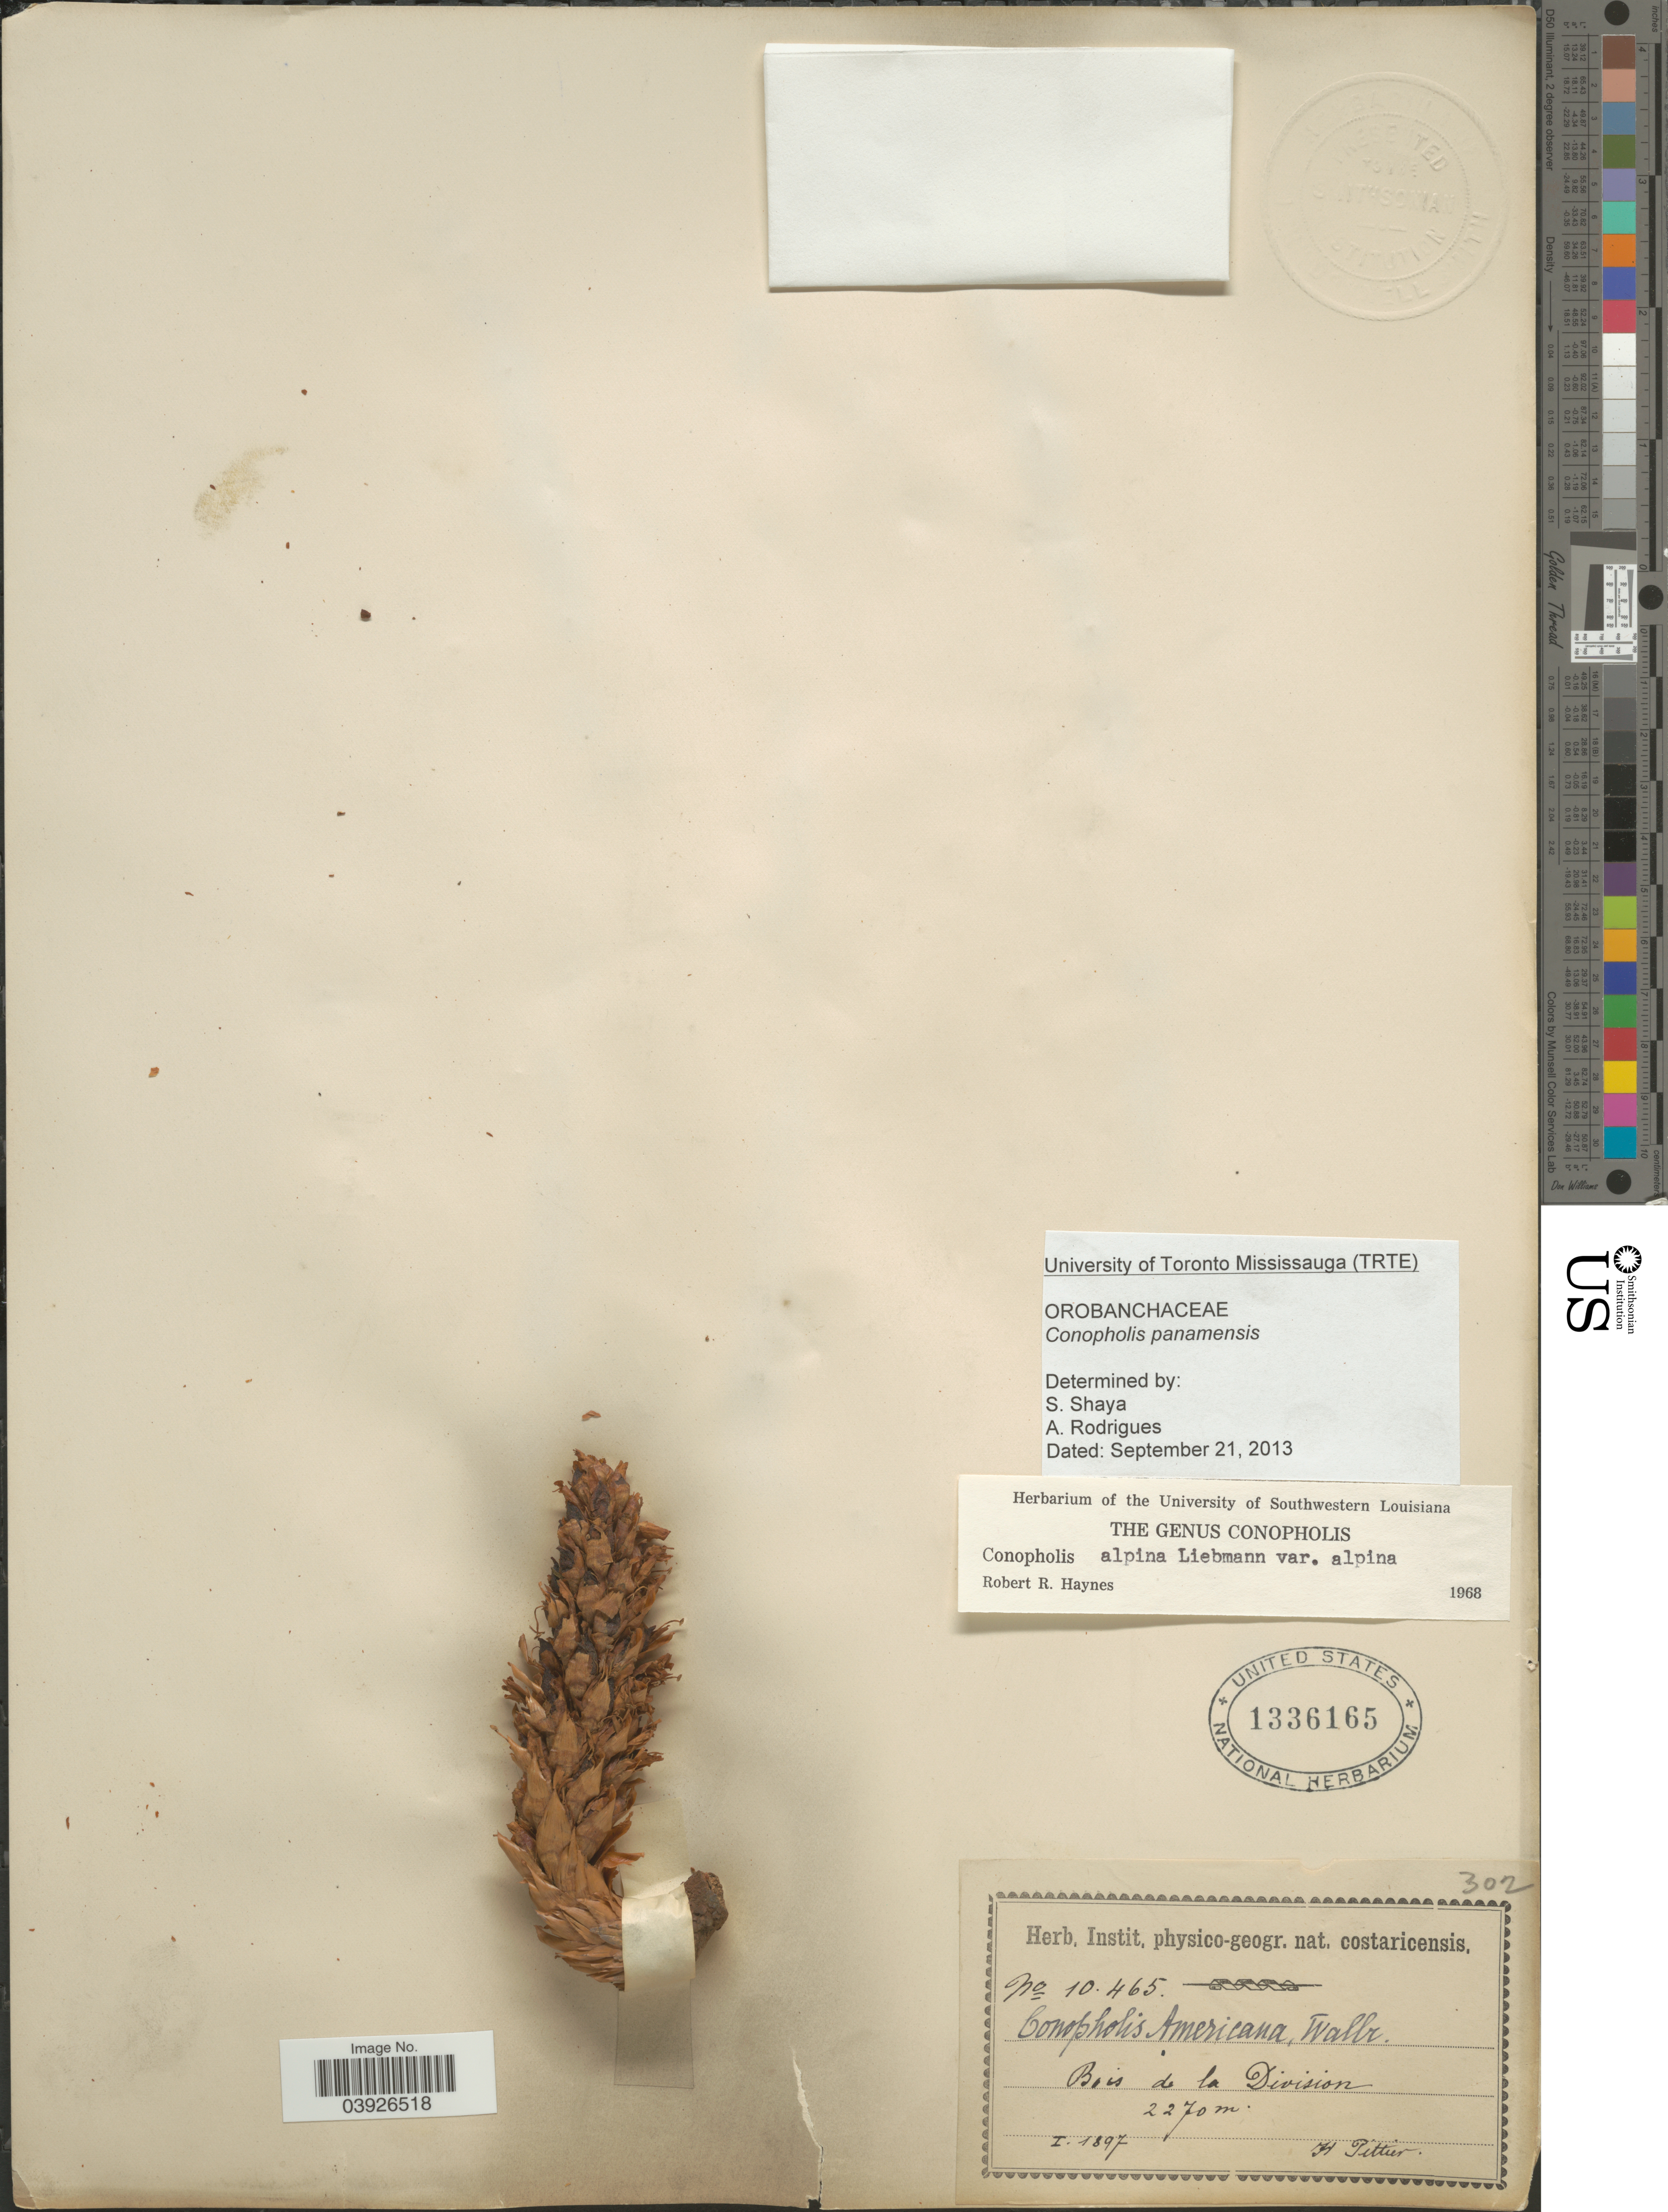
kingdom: Plantae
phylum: Tracheophyta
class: Magnoliopsida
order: Lamiales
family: Orobanchaceae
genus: Conopholis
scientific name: Conopholis panamensis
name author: Woodson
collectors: H. F. Pittier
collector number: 10465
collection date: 1897-01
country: Costa Rica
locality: Bois de la Division.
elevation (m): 2270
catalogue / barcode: US 1336165